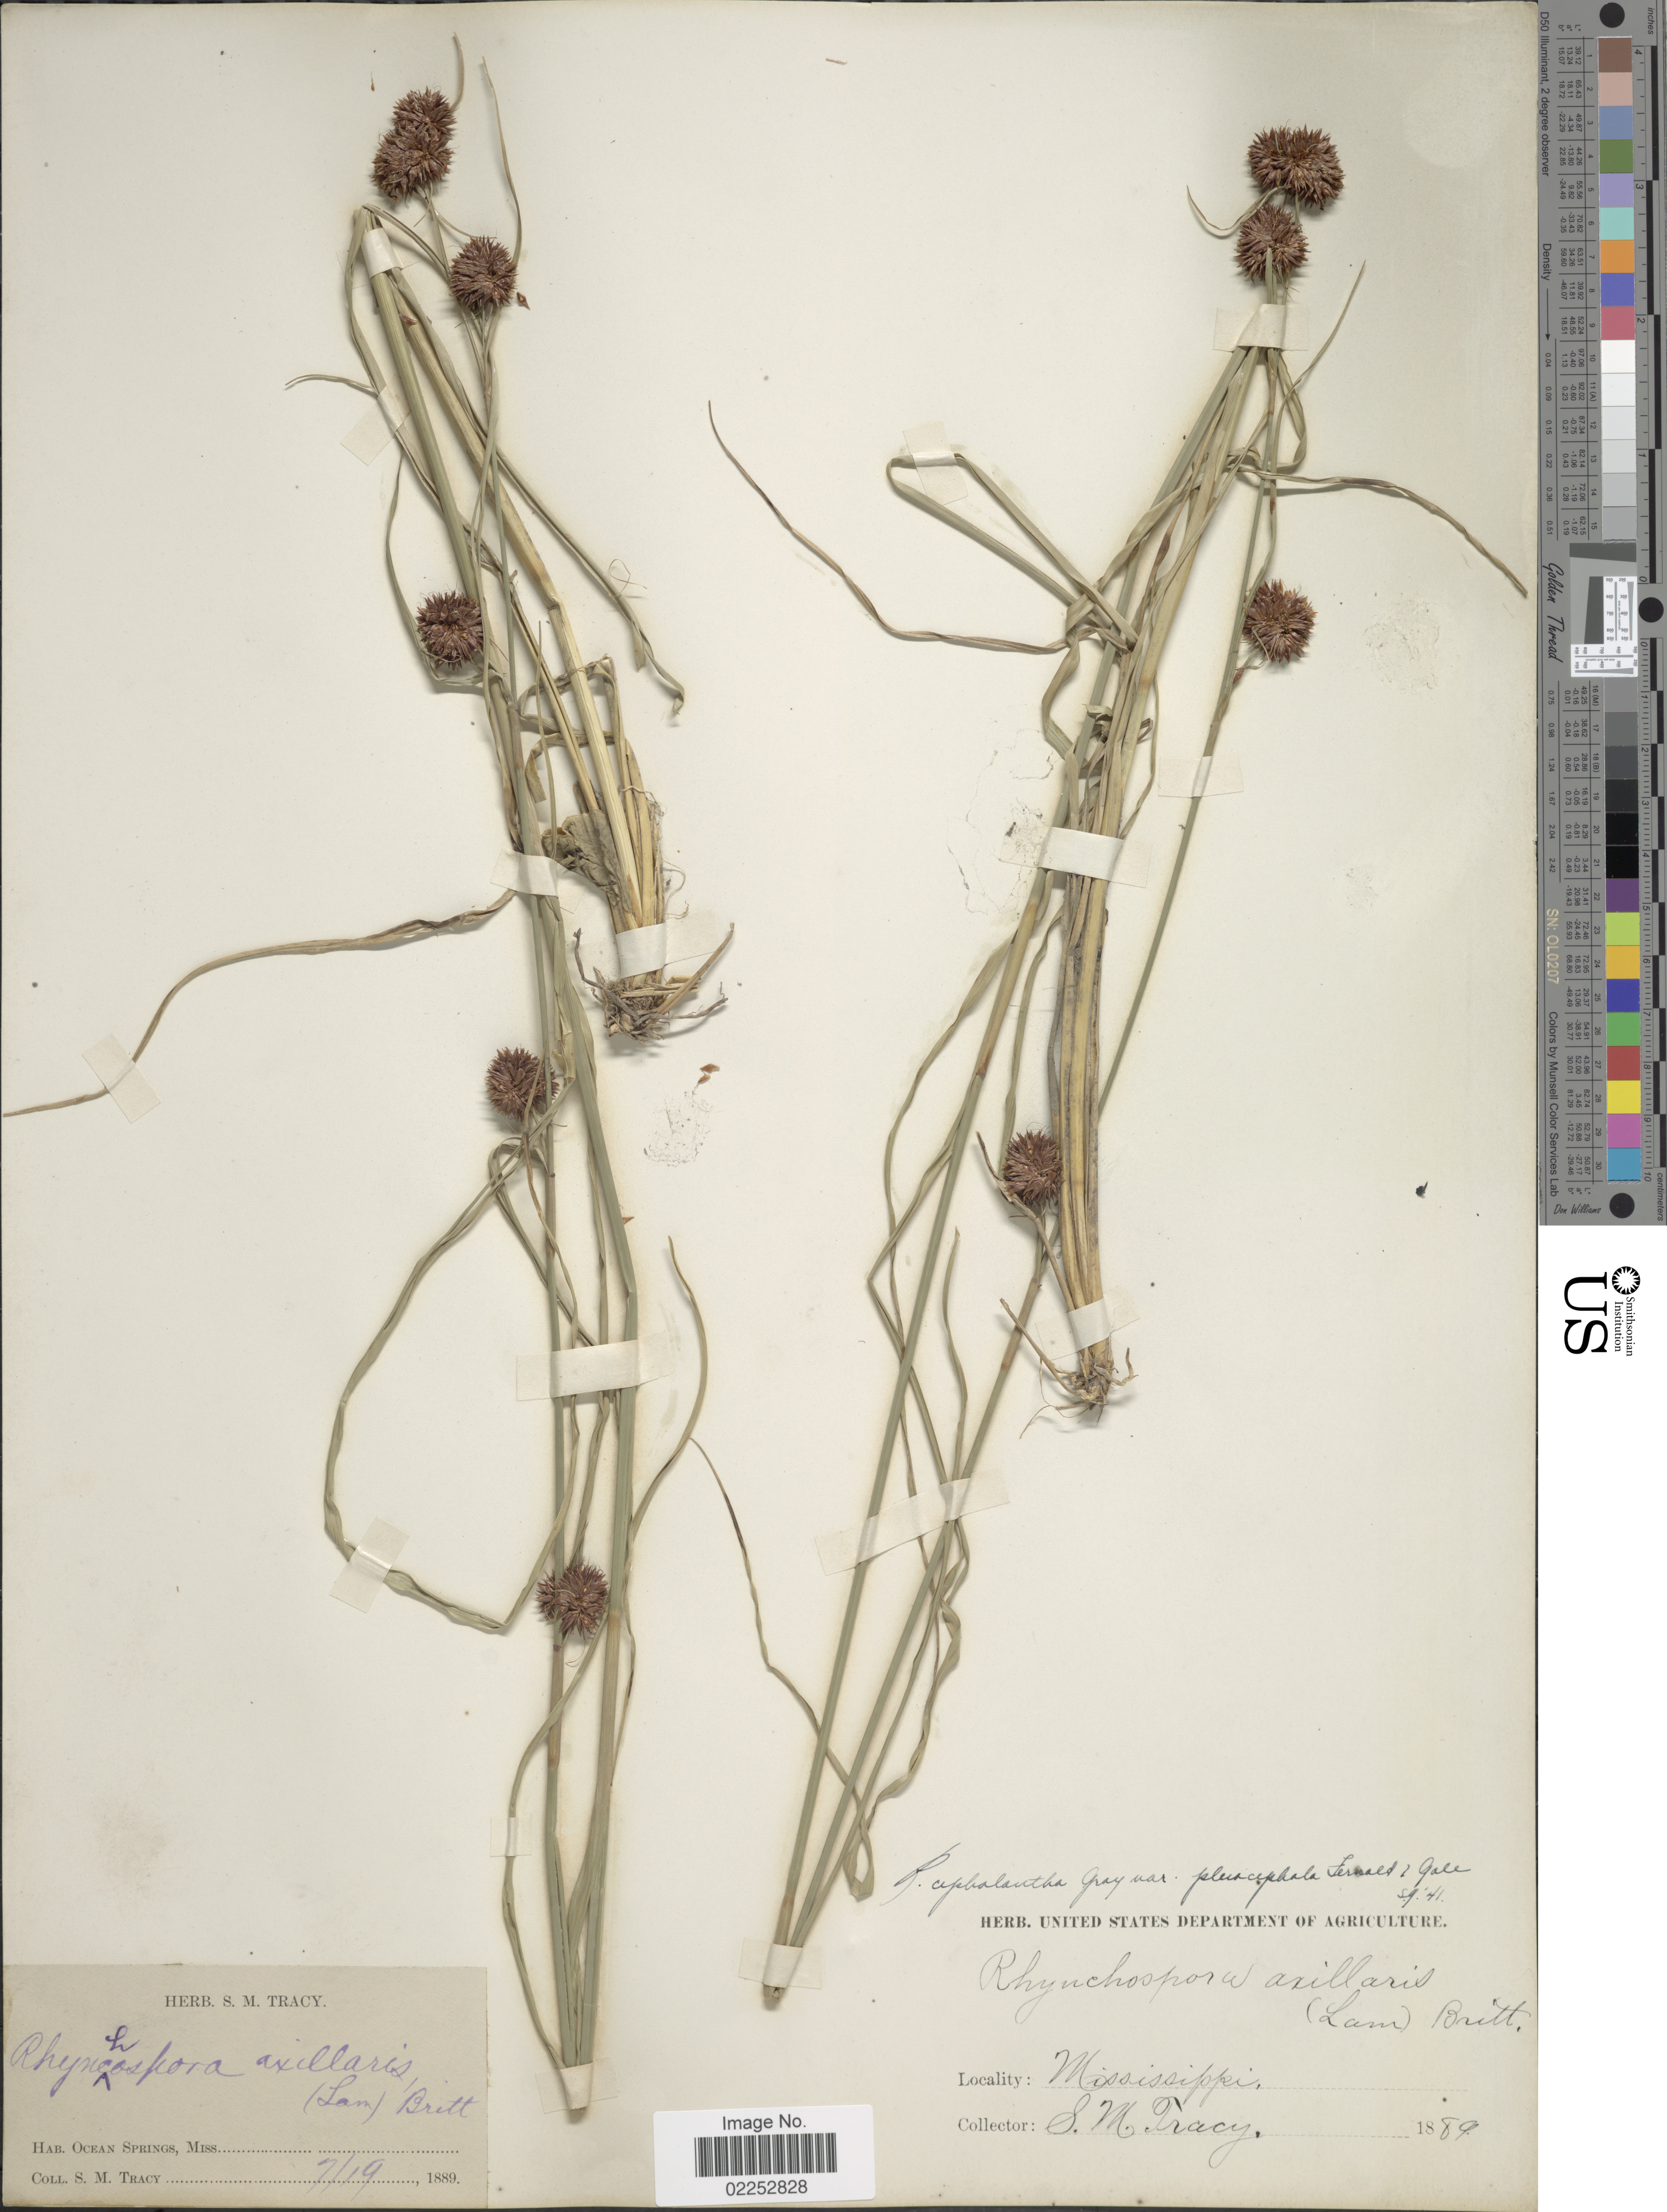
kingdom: Plantae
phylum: Tracheophyta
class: Liliopsida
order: Poales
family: Cyperaceae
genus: Rhynchospora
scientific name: Rhynchospora cephalantha var. pleiocephala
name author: Fernald & Gale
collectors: S. M. Tracy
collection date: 1889-07-19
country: United States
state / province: Mississippi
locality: Ocean Springs